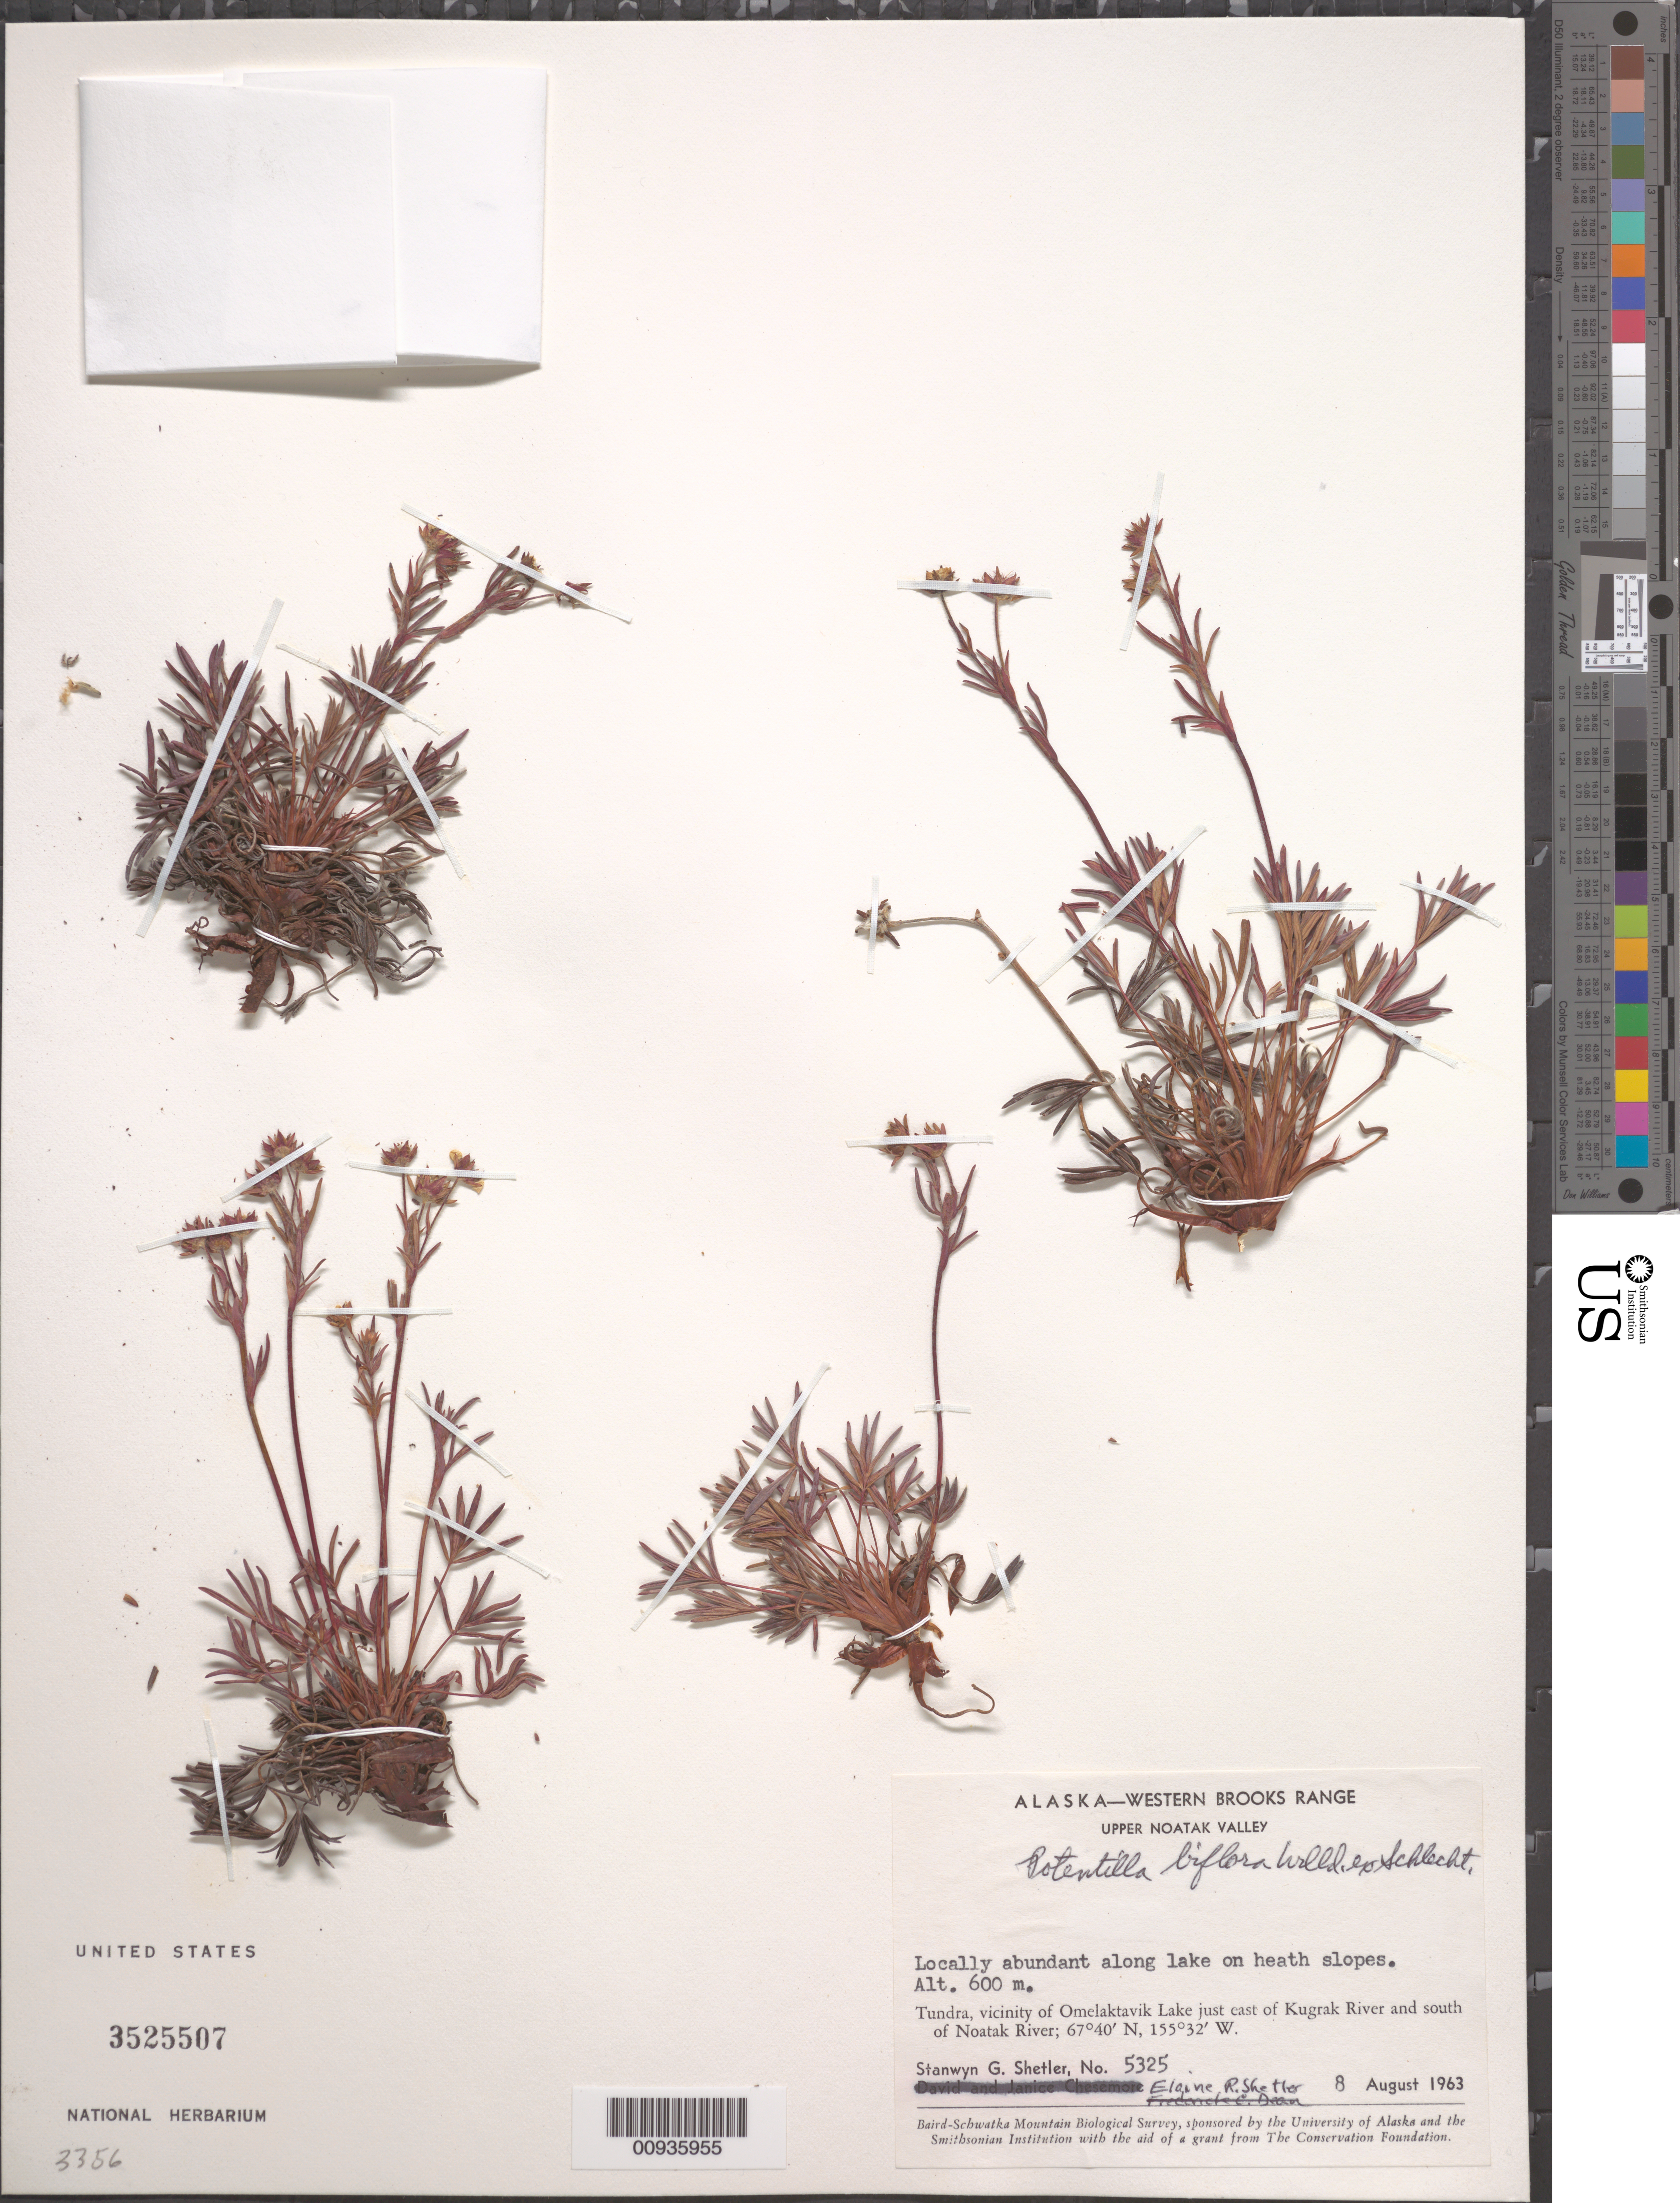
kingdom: Plantae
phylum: Tracheophyta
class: Magnoliopsida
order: Rosales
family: Rosaceae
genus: Potentilla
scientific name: Potentilla biflora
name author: Willd. ex Schltdl.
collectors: S. Shetler & E. R. Shetler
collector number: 5325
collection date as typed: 08 Aug 1963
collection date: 1963-08-08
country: United States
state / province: Alaska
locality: Vicinity of Omelaktavik Lake just east of Kugrak River and south of Noatak River. Western Brooks Range, Upper Noatak Valley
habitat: Tundra. Locally abundant along lake on heath slopes.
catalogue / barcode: US 3525507